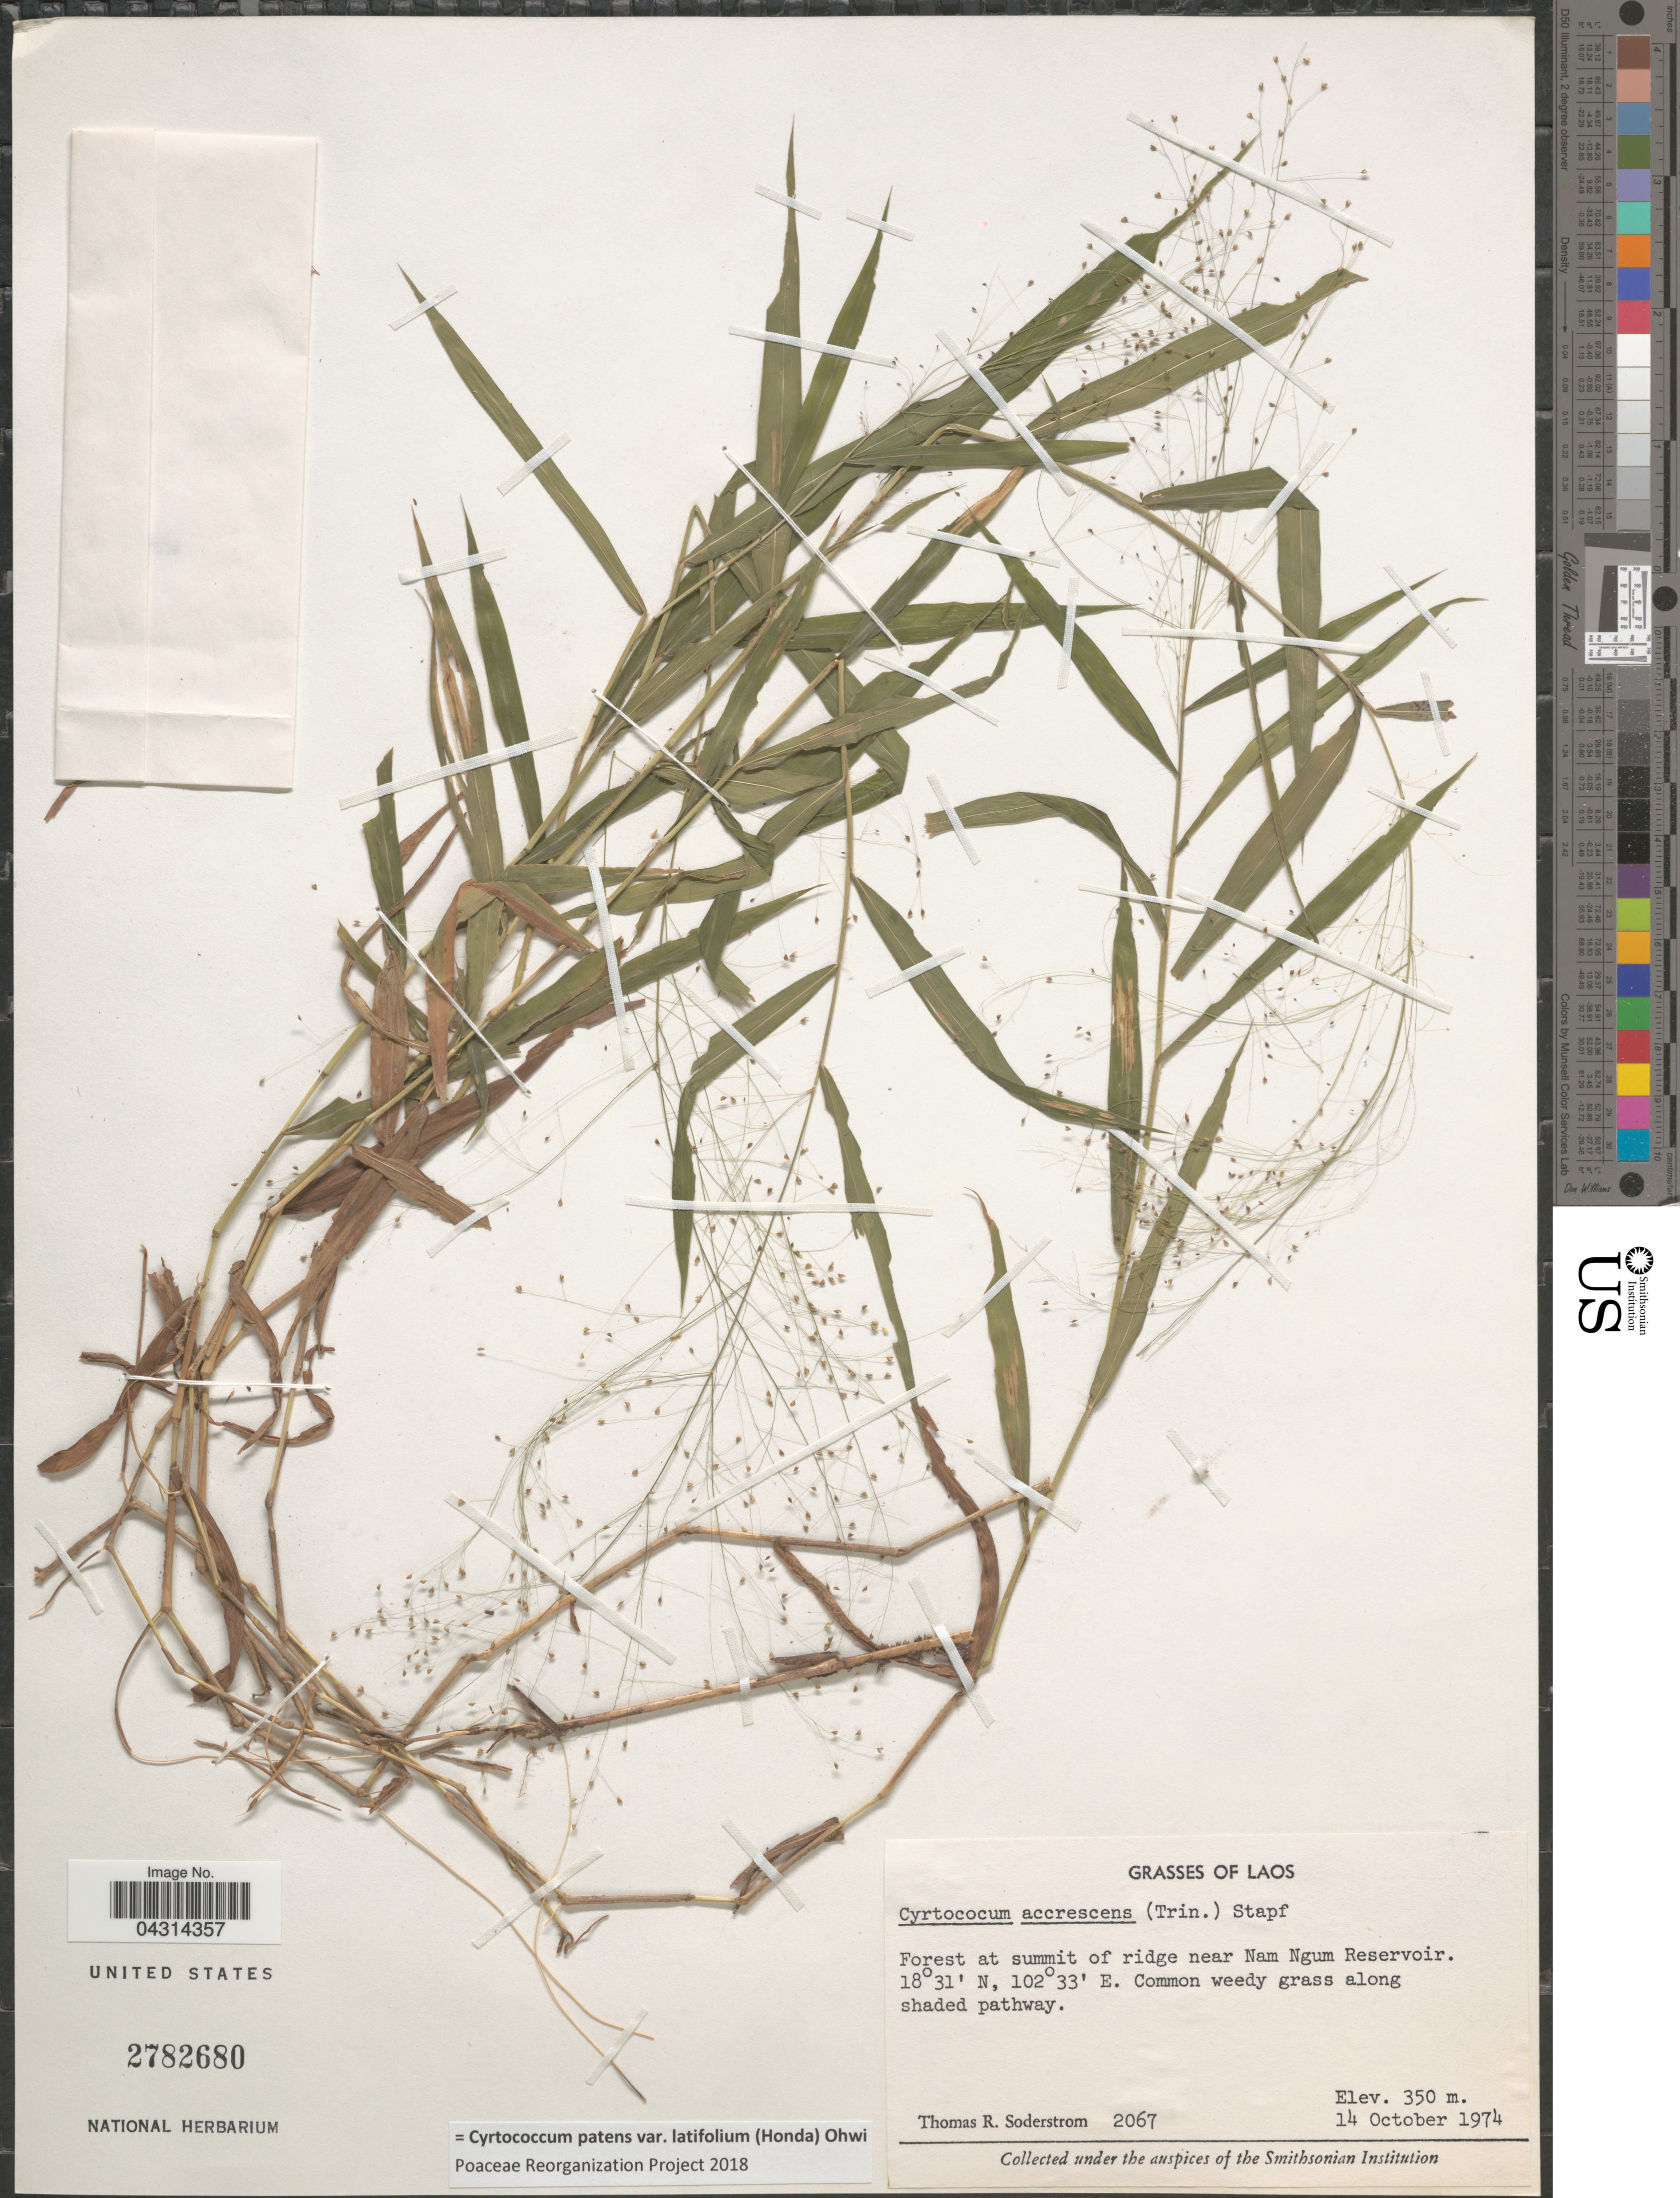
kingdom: Plantae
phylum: Tracheophyta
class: Liliopsida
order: Poales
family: Poaceae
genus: Cyrtococcum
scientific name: Cyrtococcum patens var. latifolium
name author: (Honda) Ohwi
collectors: T. R. Soderstrom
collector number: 2067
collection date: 1974-10-14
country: Laos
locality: Forest at summit of ridge near Nam Ngum Reservoir.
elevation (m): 350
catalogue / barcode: US 2782680